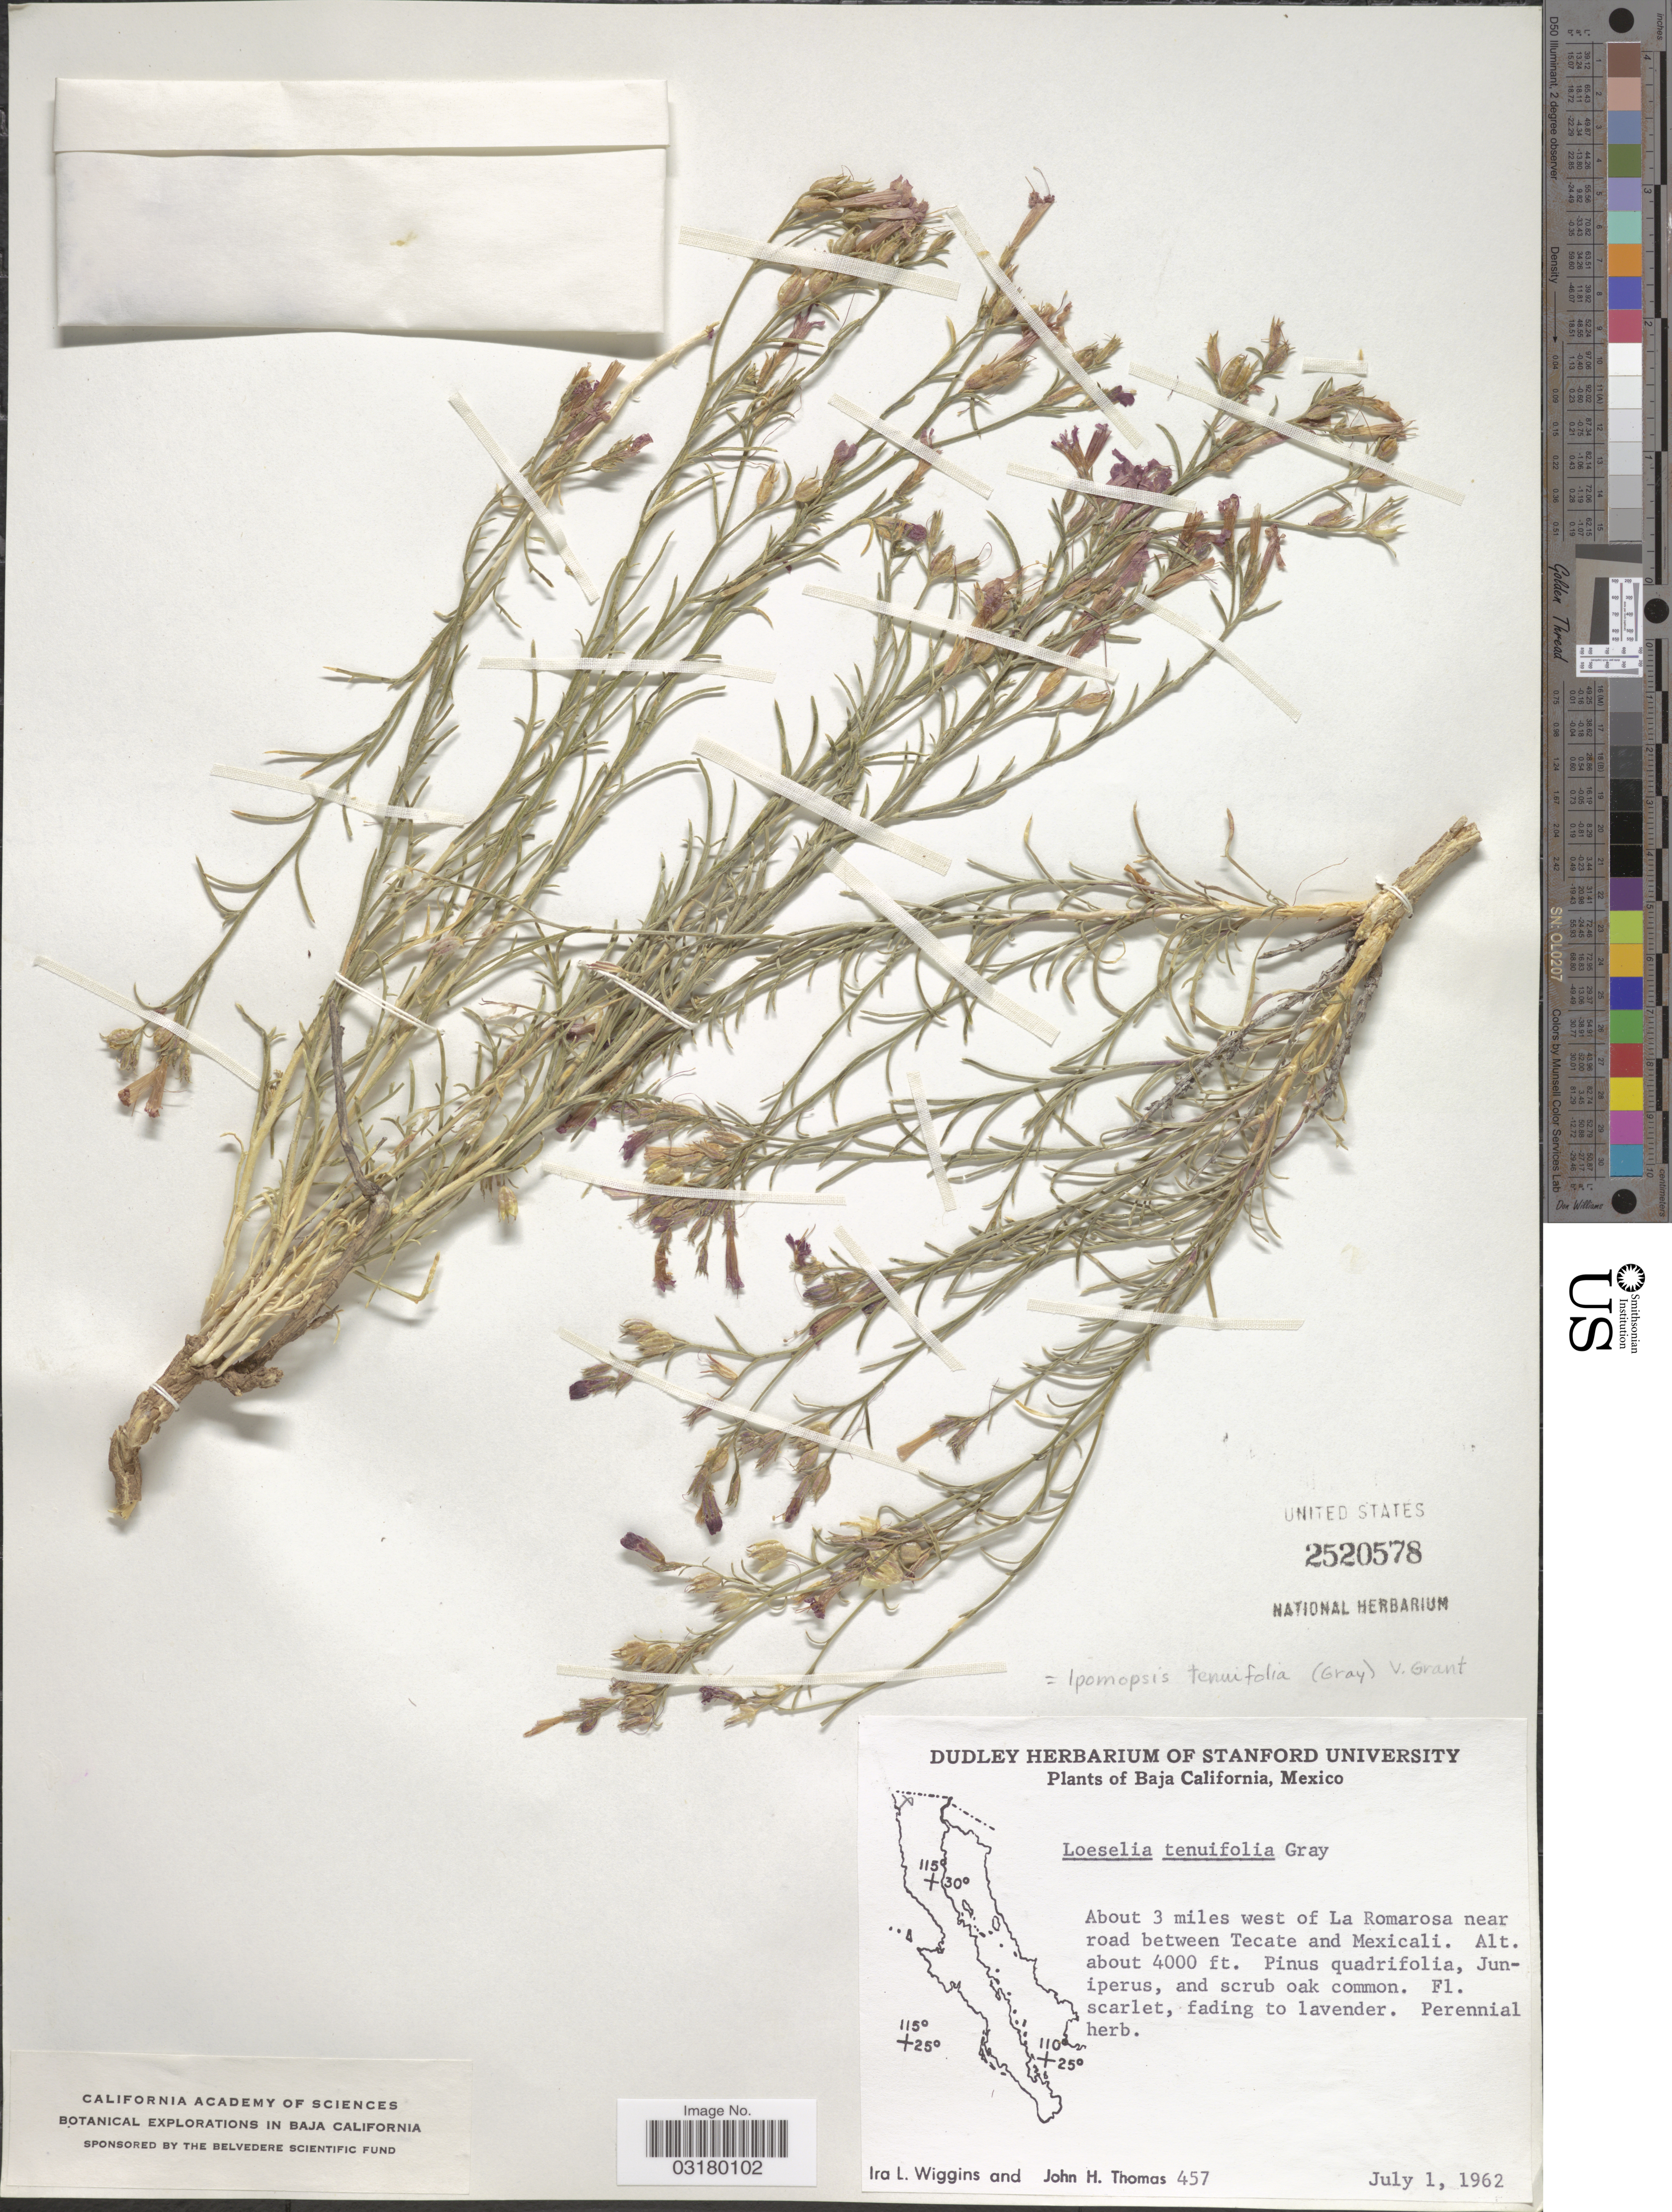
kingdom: Plantae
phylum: Tracheophyta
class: Magnoliopsida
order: Ericales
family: Polemoniaceae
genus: Ipomopsis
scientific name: Ipomopsis tenuifolia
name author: (A. Gray) V.E. Grant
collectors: I. L. Wiggins & J. H. Thomas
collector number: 457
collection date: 1962-07-01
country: Mexico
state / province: Baja California Norte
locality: About 3 miles west of La Romarosa near road between Tecate and Mexicali.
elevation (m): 1219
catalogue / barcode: US 2520578